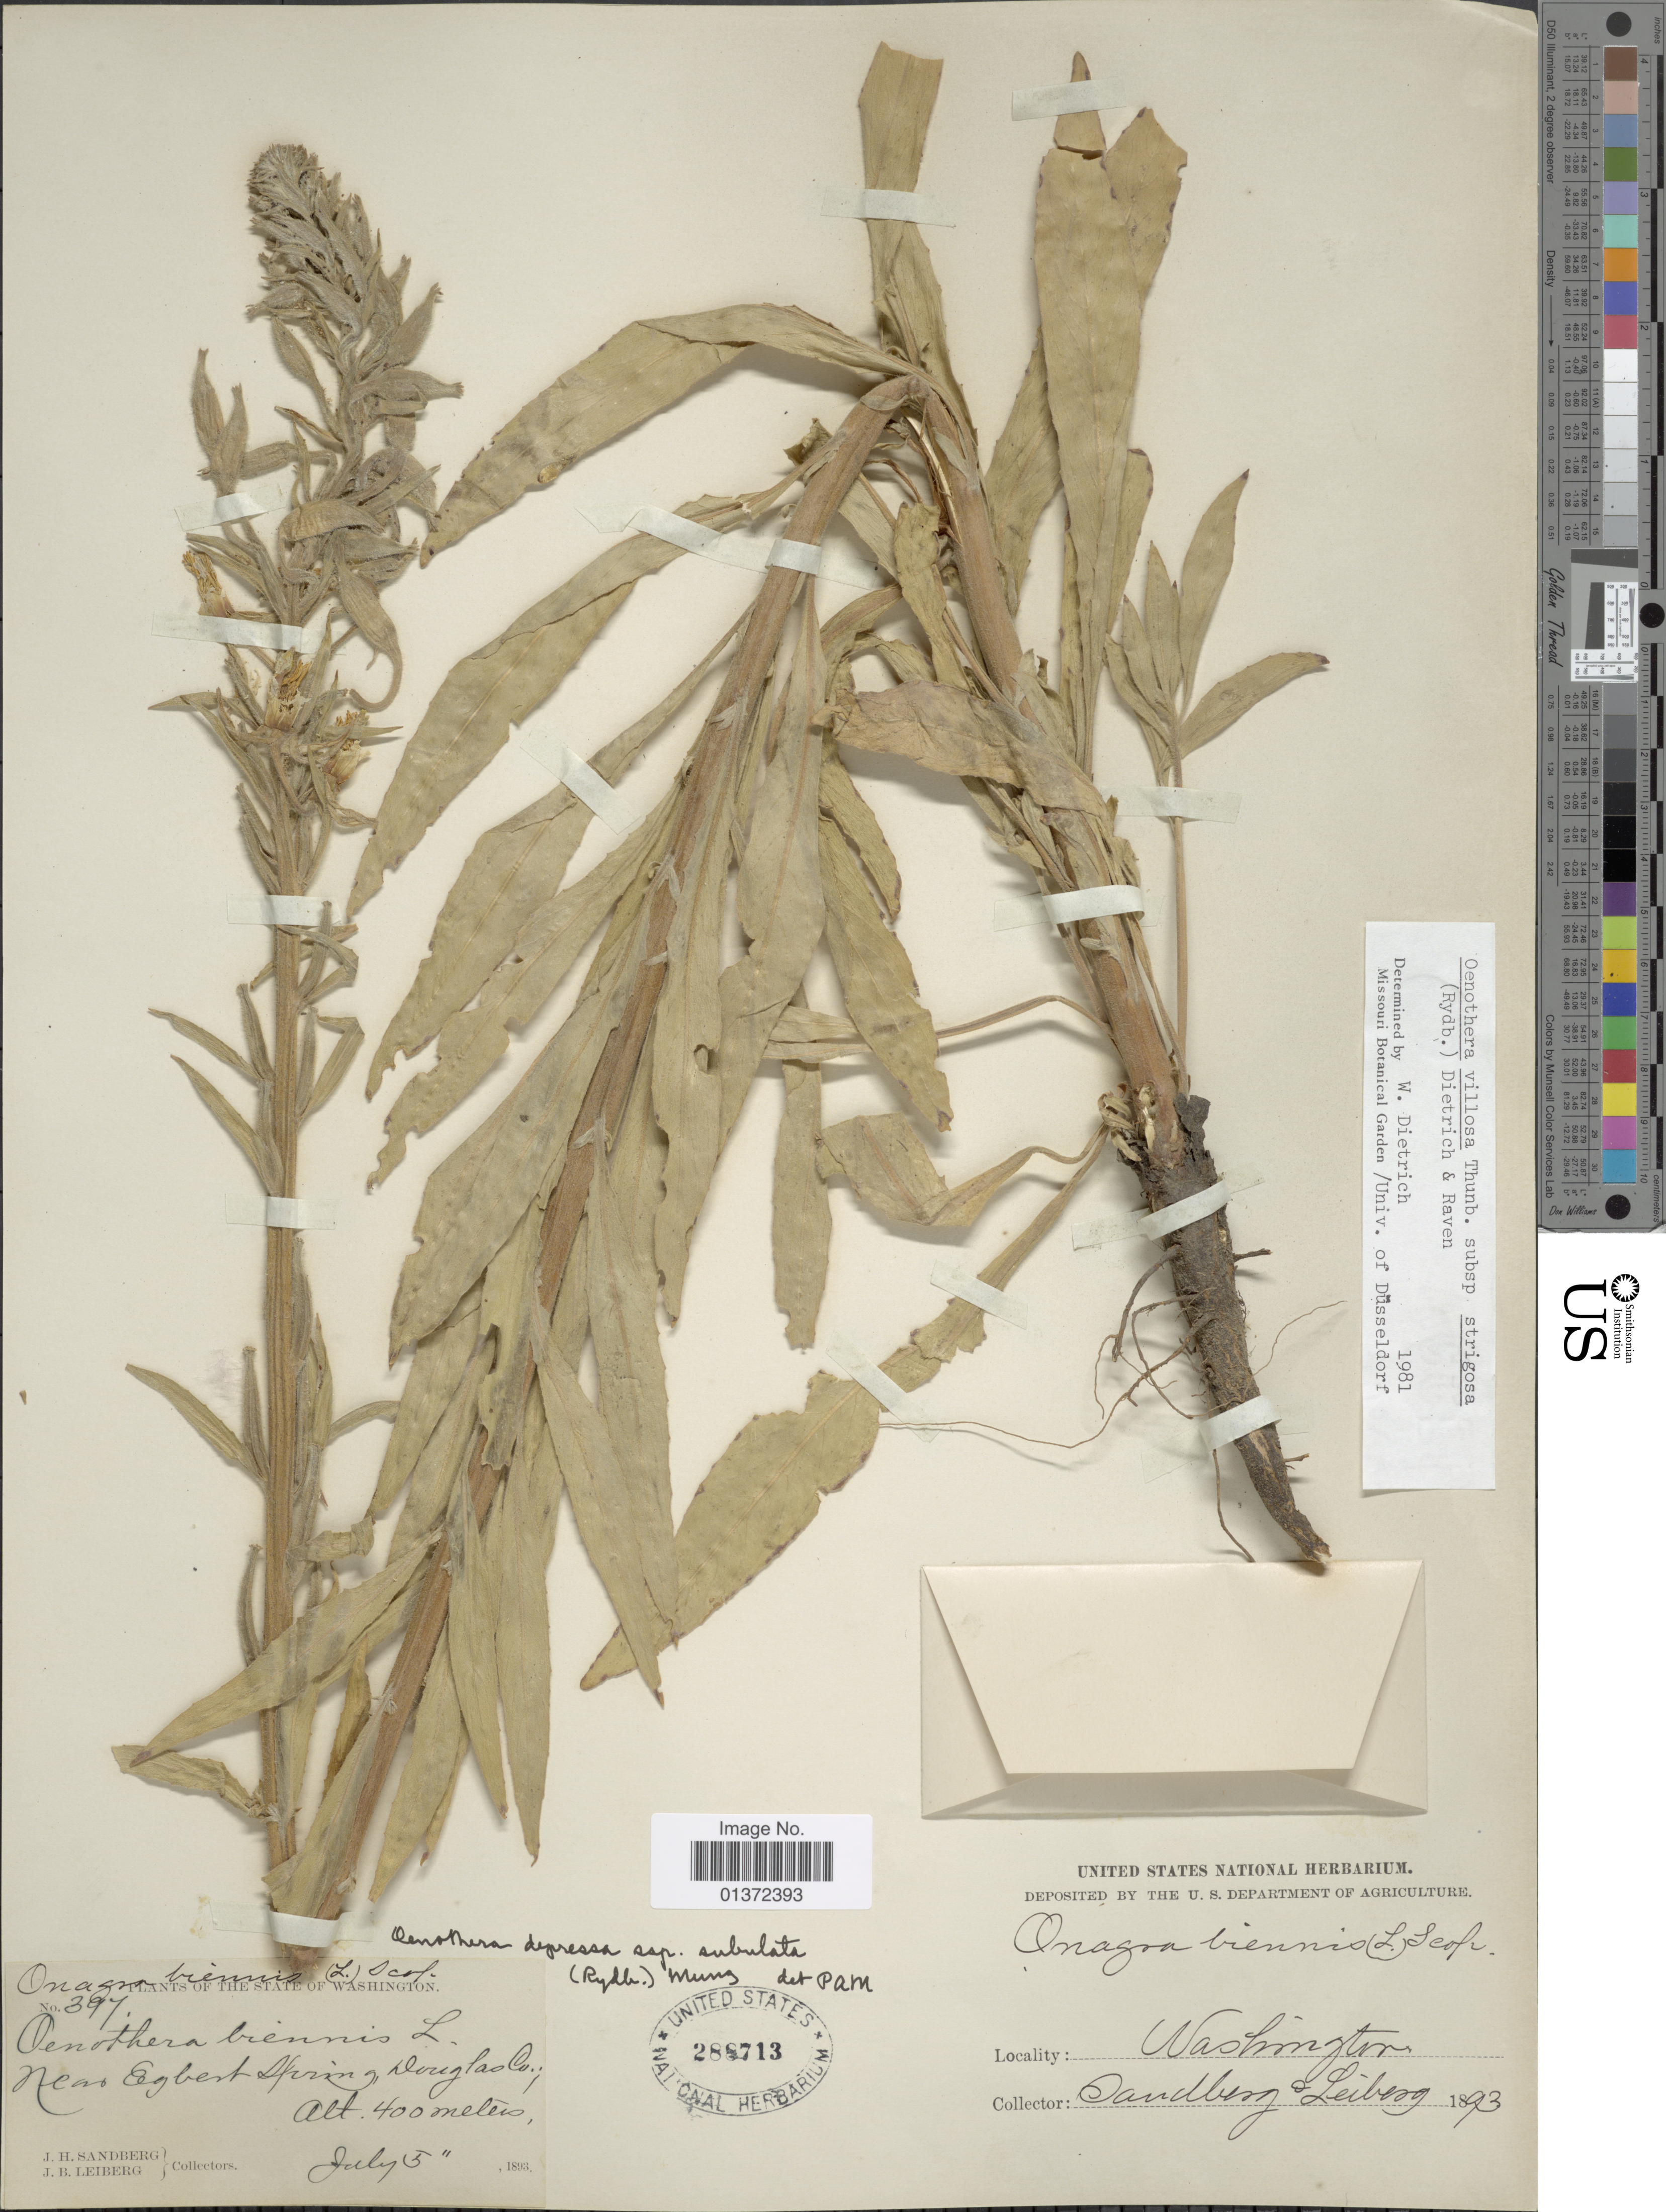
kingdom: Plantae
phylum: Tracheophyta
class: Magnoliopsida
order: Myrtales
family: Onagraceae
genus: Oenothera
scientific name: Oenothera villosa subsp. strigosa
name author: (Rydb.) W. Dietr. & P.H. Raven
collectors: J. H. Sandberg & J. B. Leiberg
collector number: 397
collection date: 1893-07-05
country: United States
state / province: Washington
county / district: Douglas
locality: Near Egbert Spring, Douglas Co.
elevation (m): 400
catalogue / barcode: US 288713